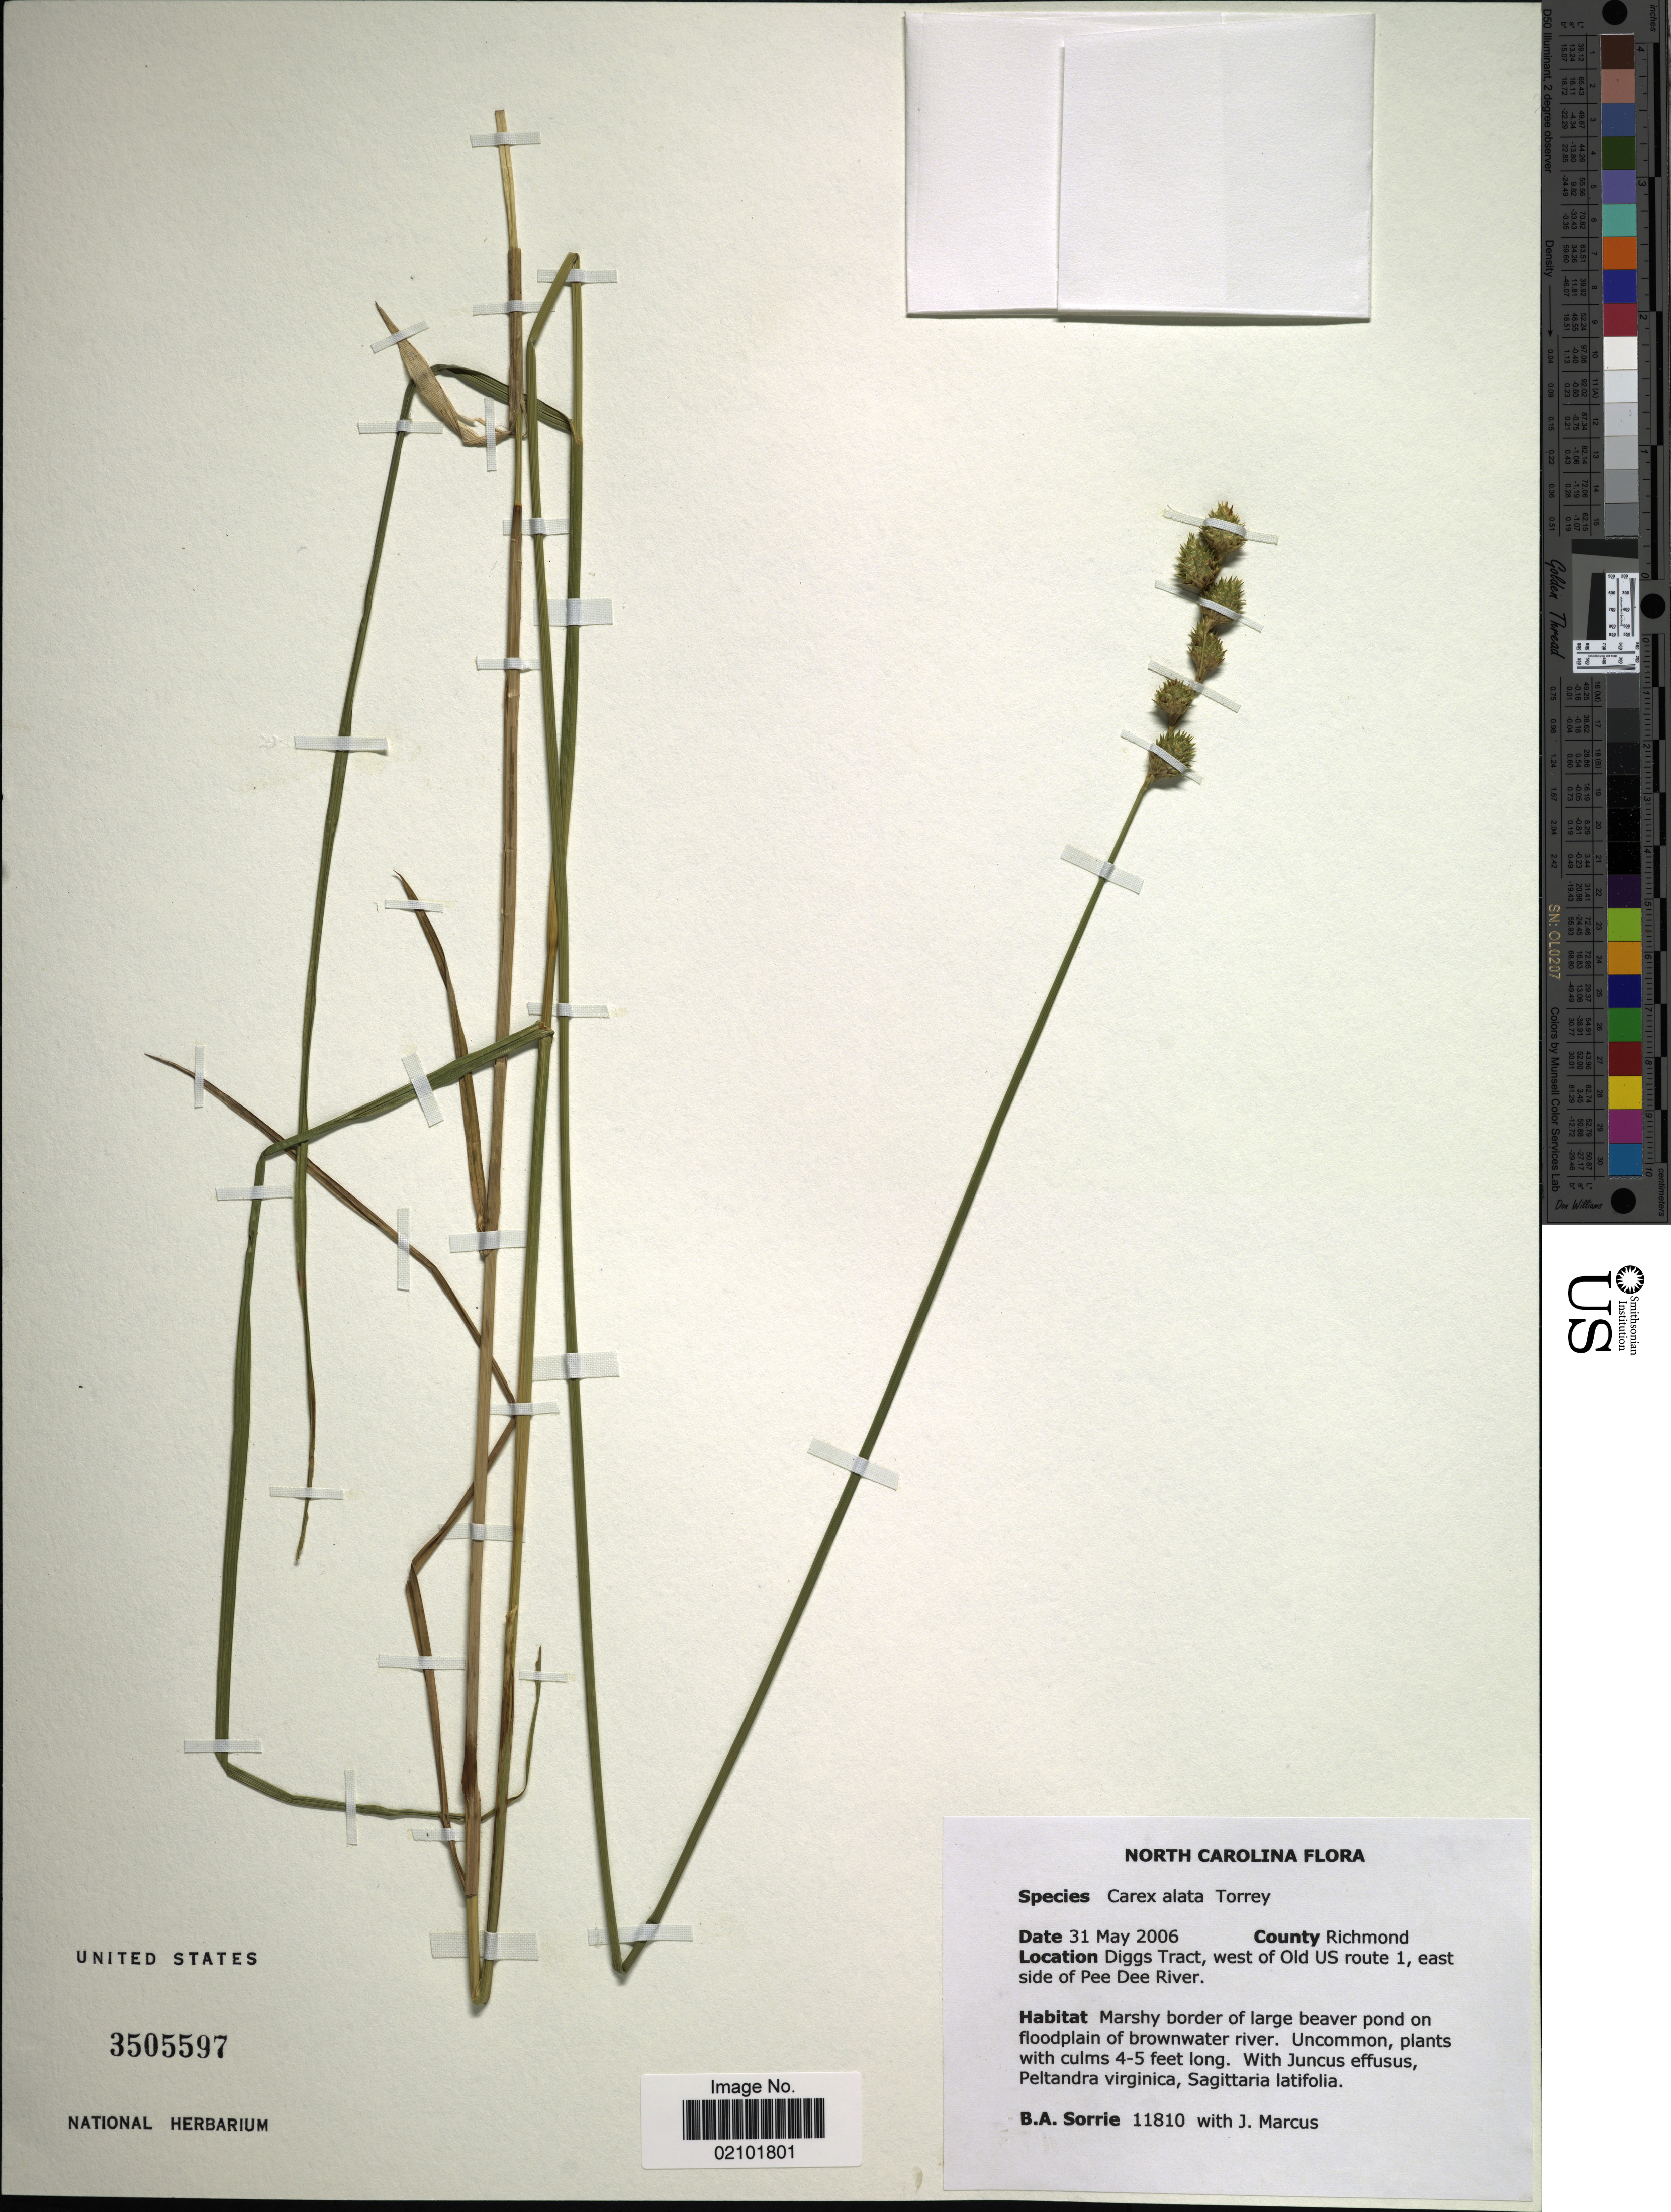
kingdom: Plantae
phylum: Tracheophyta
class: Liliopsida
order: Poales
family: Cyperaceae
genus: Carex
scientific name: Carex alata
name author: Torr.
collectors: B. Sorrie & J. Marcus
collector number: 11810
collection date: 2006-05-31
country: United States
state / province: North Carolina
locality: County Richmond. Diggs Tract, west of Old US route1, east side of Pee Dee River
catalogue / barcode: US 3505597